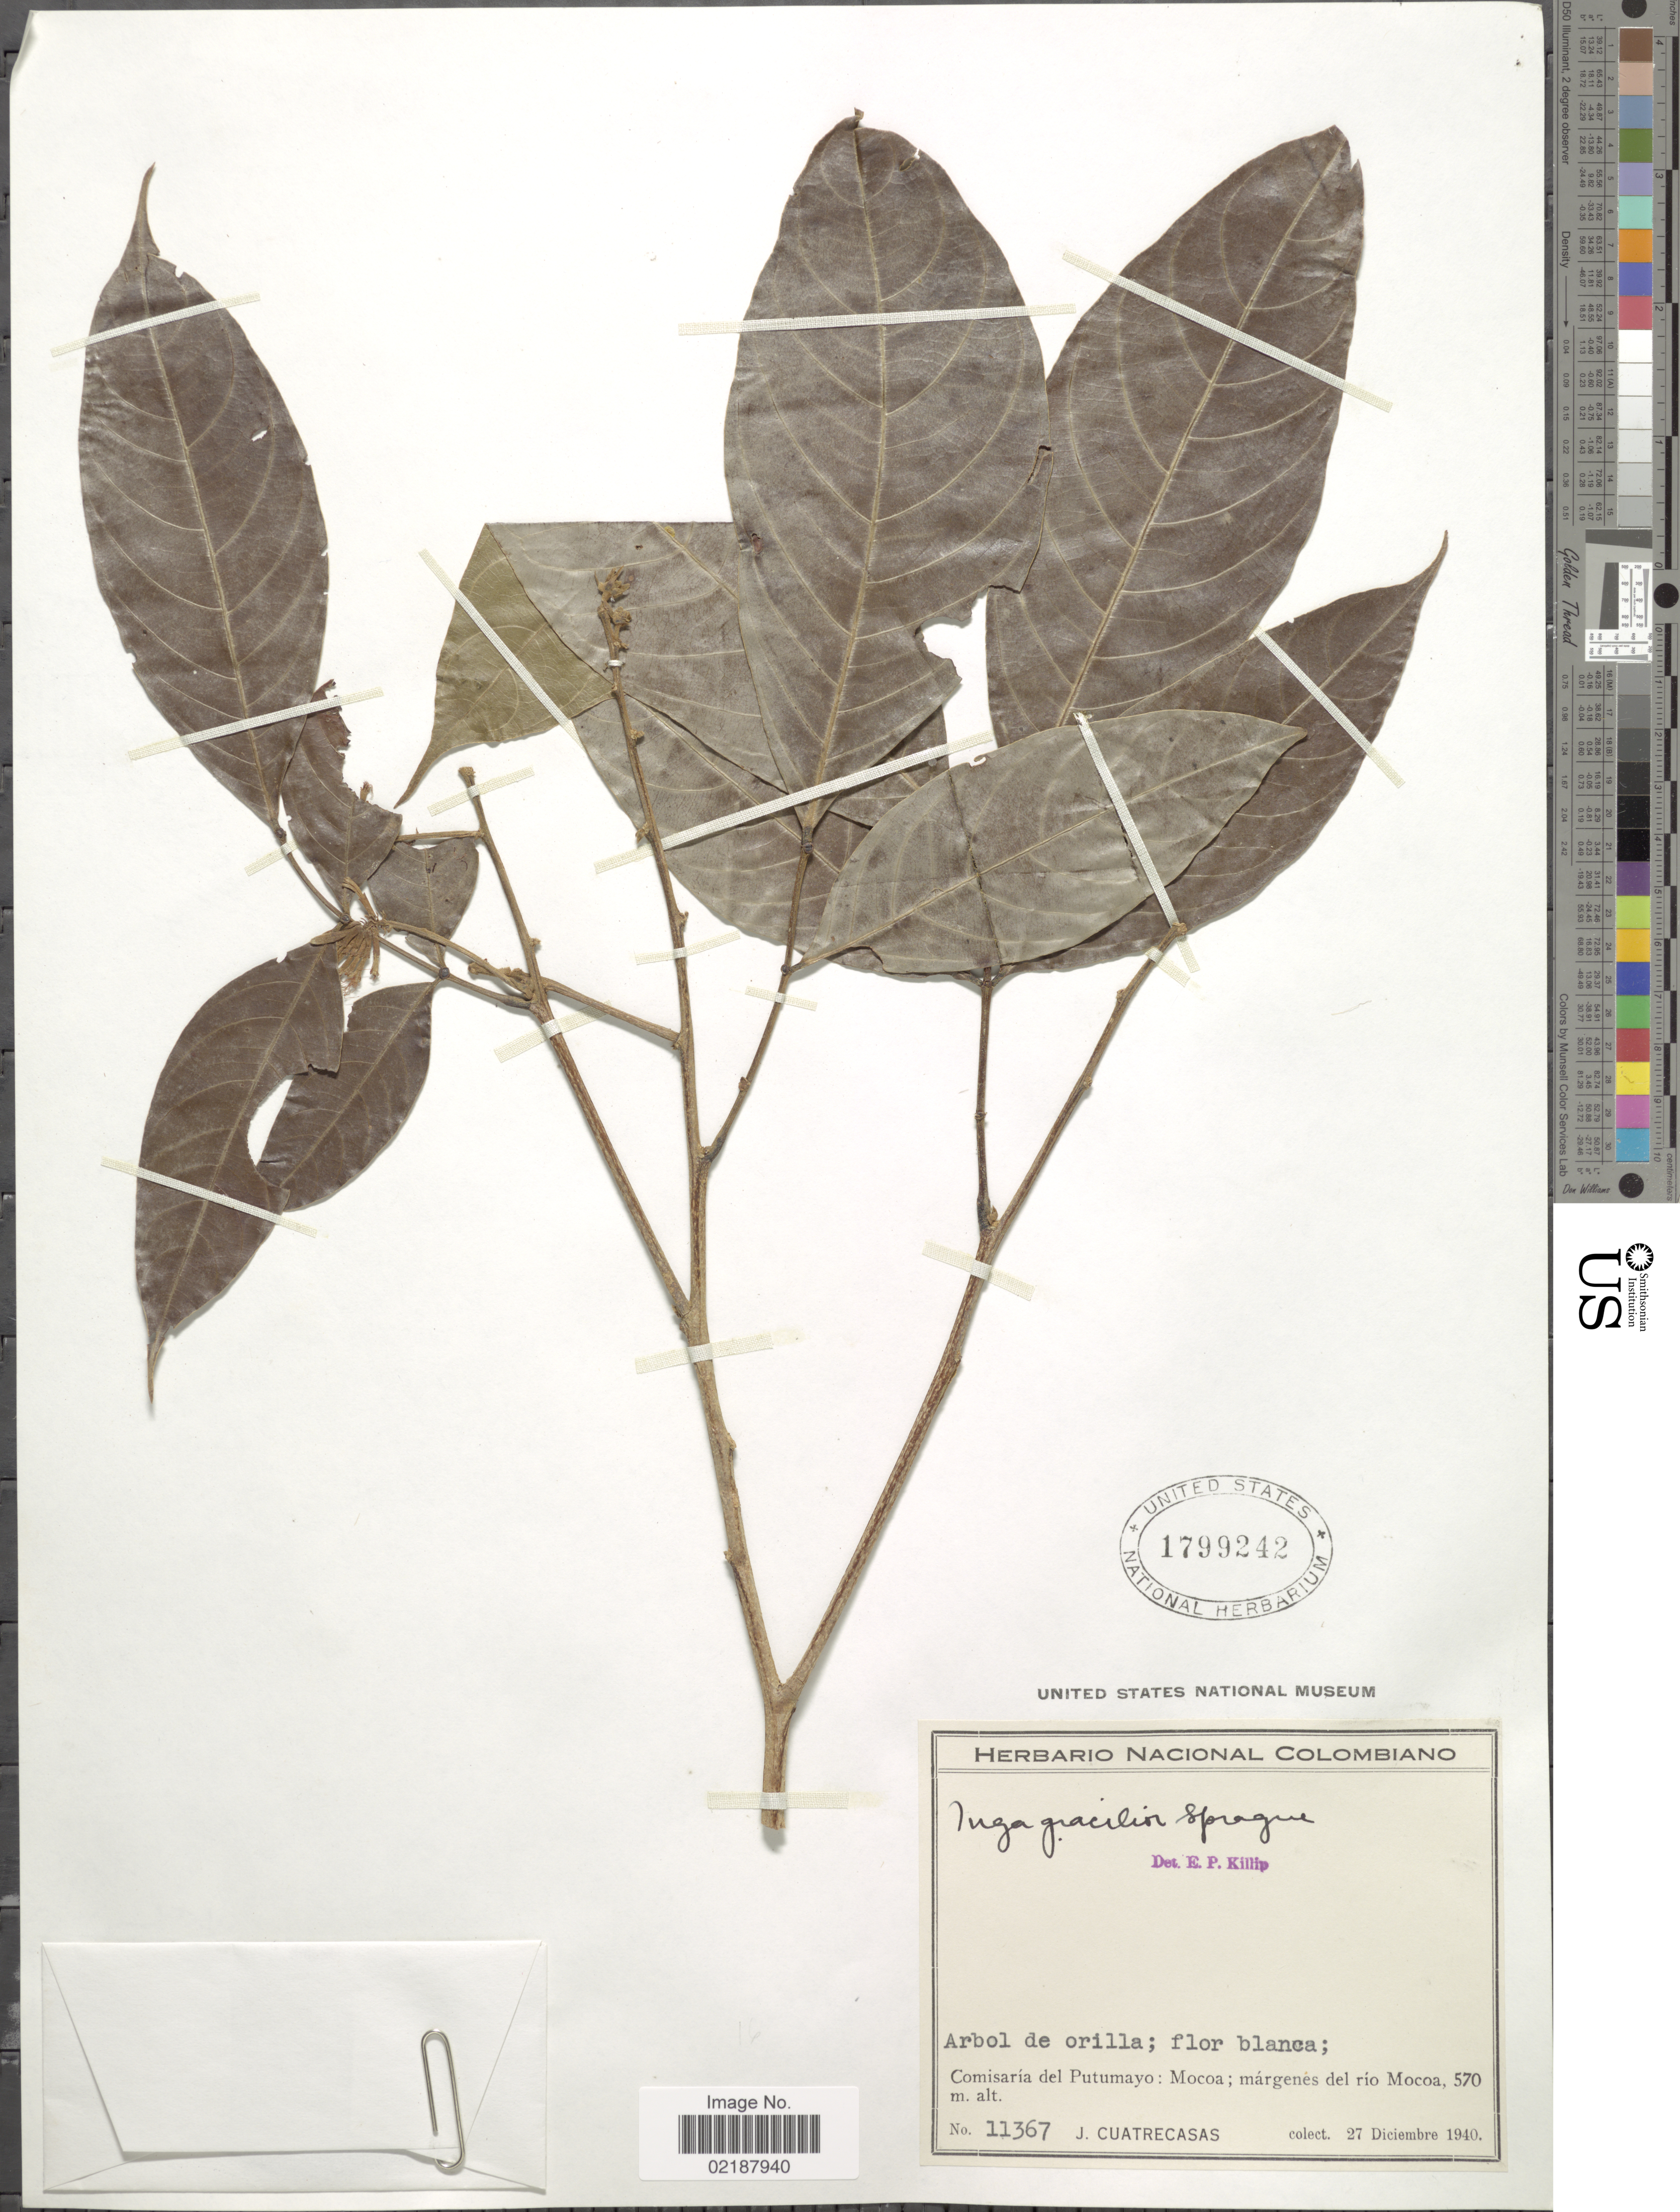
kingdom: Plantae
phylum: Tracheophyta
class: Magnoliopsida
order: Fabales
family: Fabaceae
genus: Inga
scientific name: Inga gracilior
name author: Sprague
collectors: J. Cuatrecasas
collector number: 11367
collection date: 1940-12-27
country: Colombia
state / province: Putumayo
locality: Comisaria del Putumayo: Mocoa: Margenes del Rio Mocoa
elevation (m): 570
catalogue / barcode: US 1799242